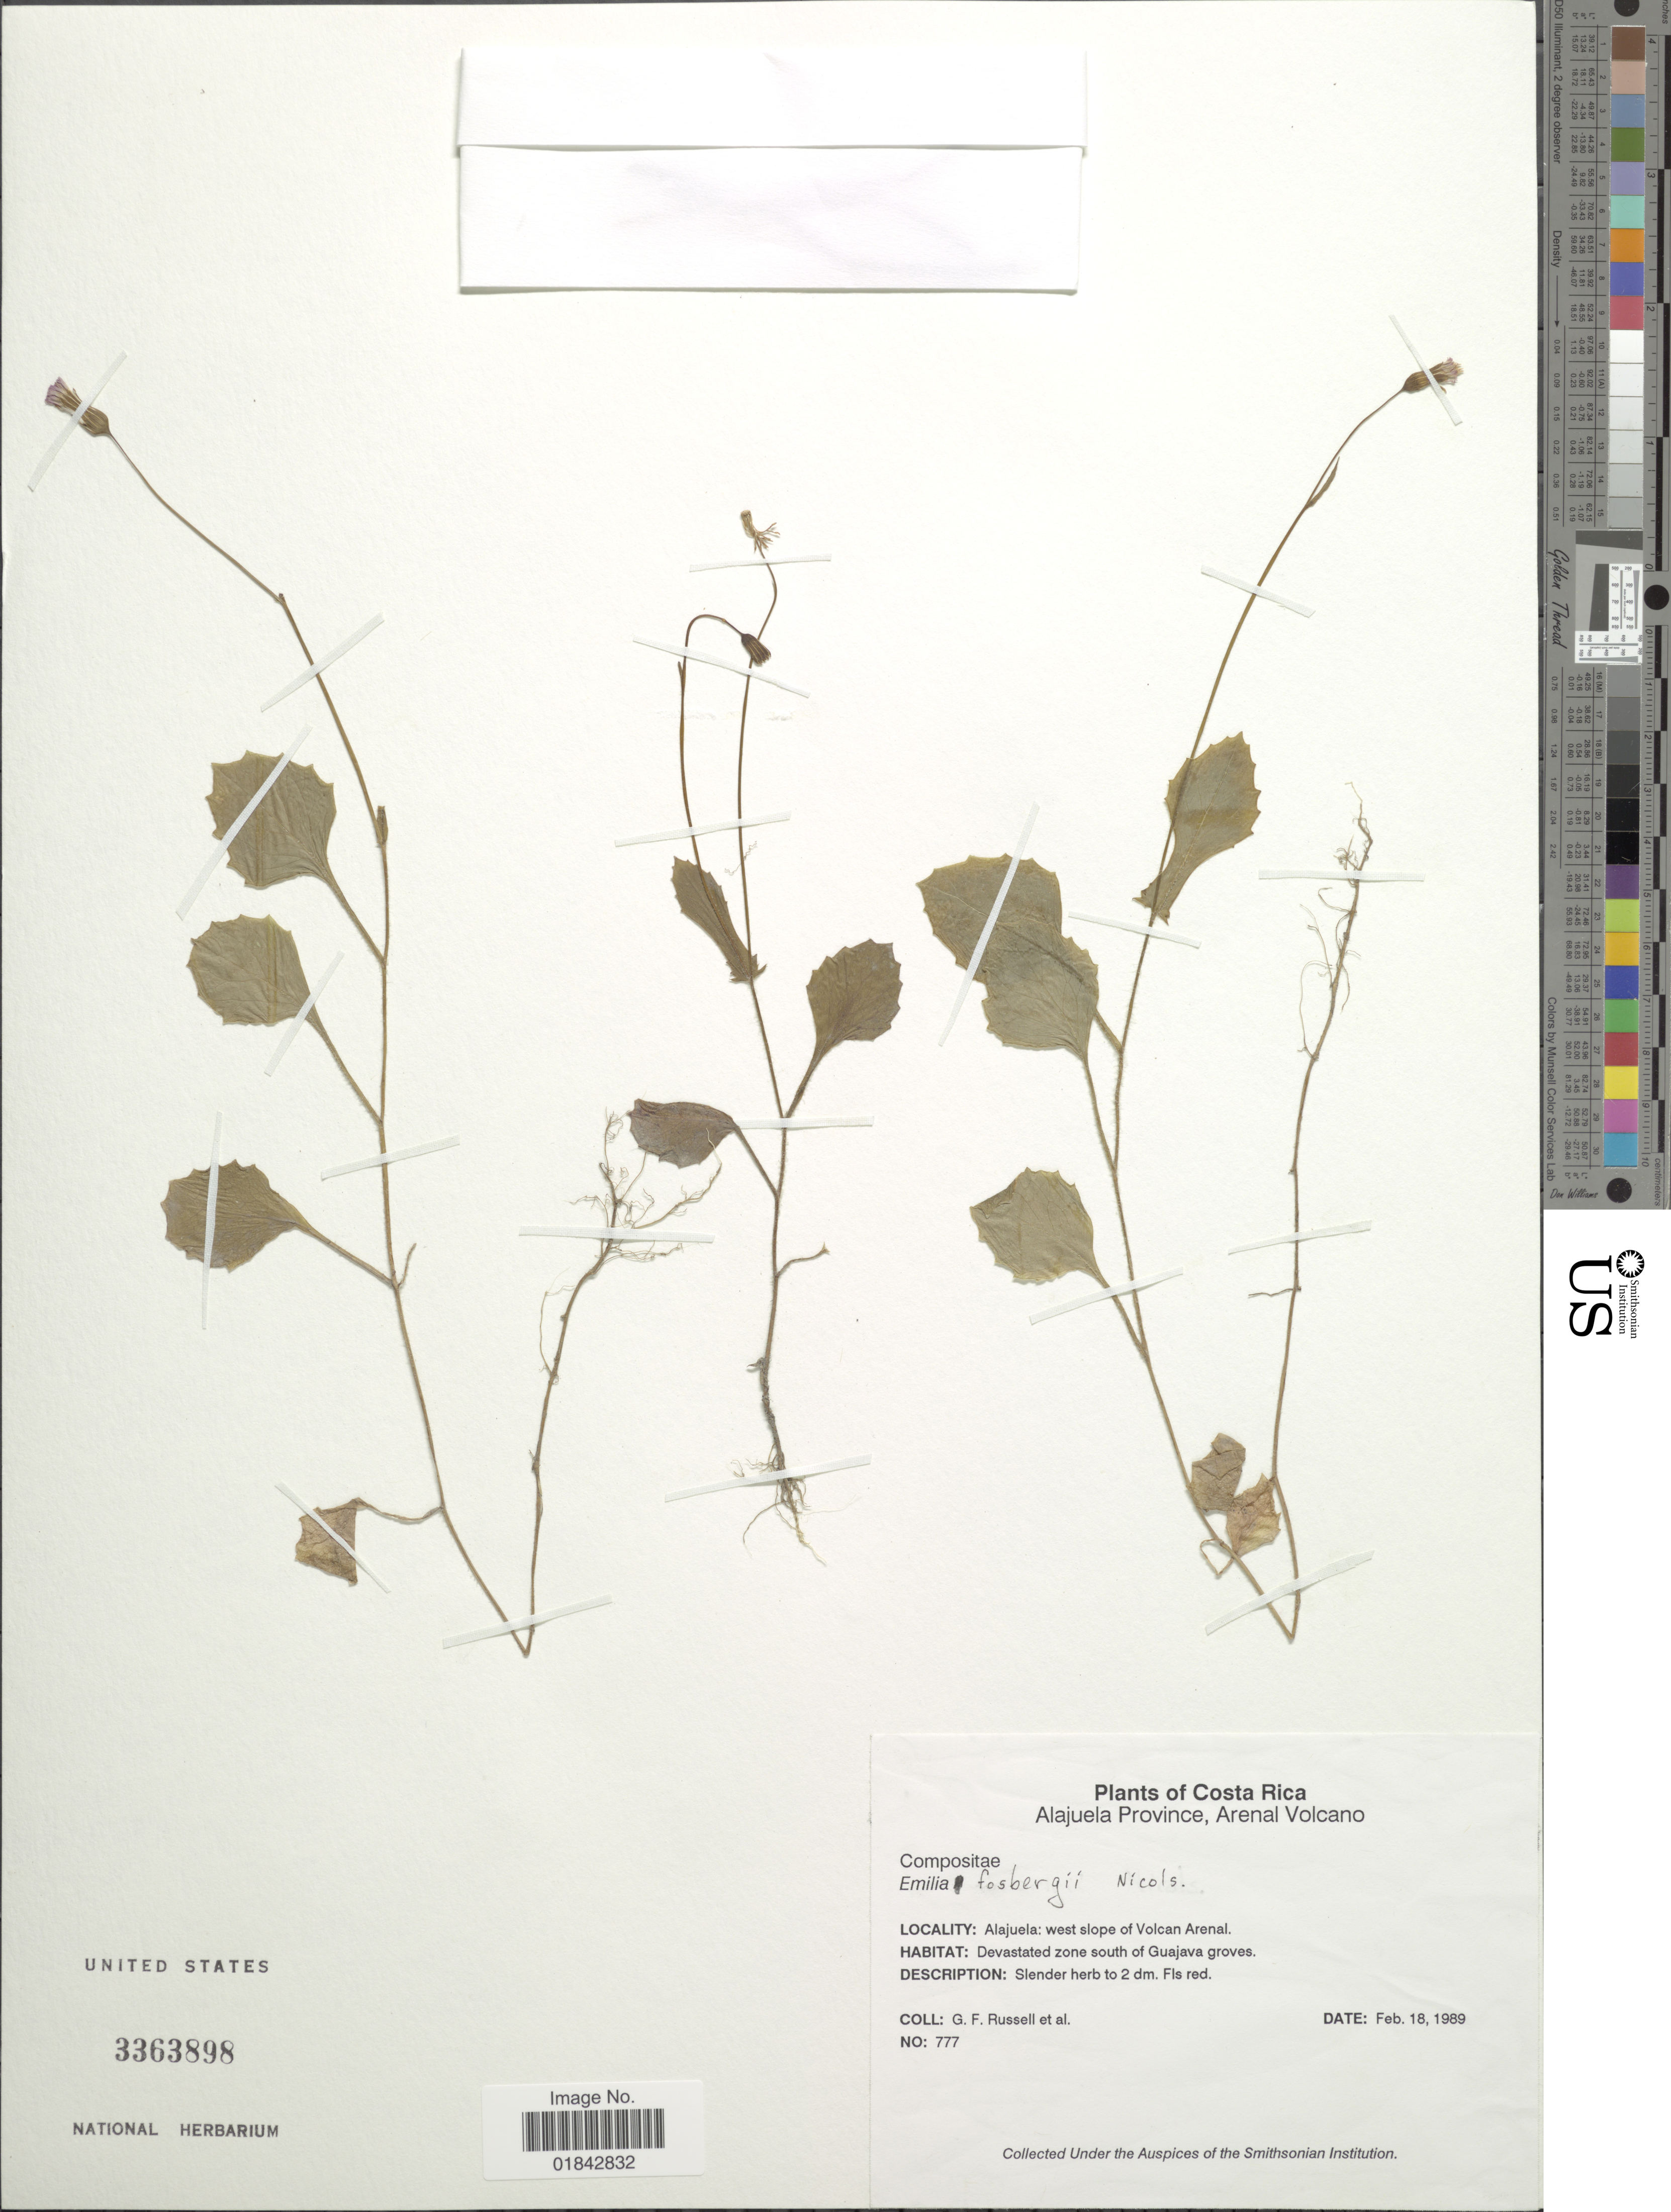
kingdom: Plantae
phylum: Tracheophyta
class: Magnoliopsida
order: Asterales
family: Asteraceae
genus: Emilia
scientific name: Emilia fosbergii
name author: Nicolson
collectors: G. Russell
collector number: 777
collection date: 1989-02-18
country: Costa Rica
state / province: Alajuela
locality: Arenal Volcano, west slope of Volcan Arenal, devastated zone south of Guajava groves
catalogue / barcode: US 3363898